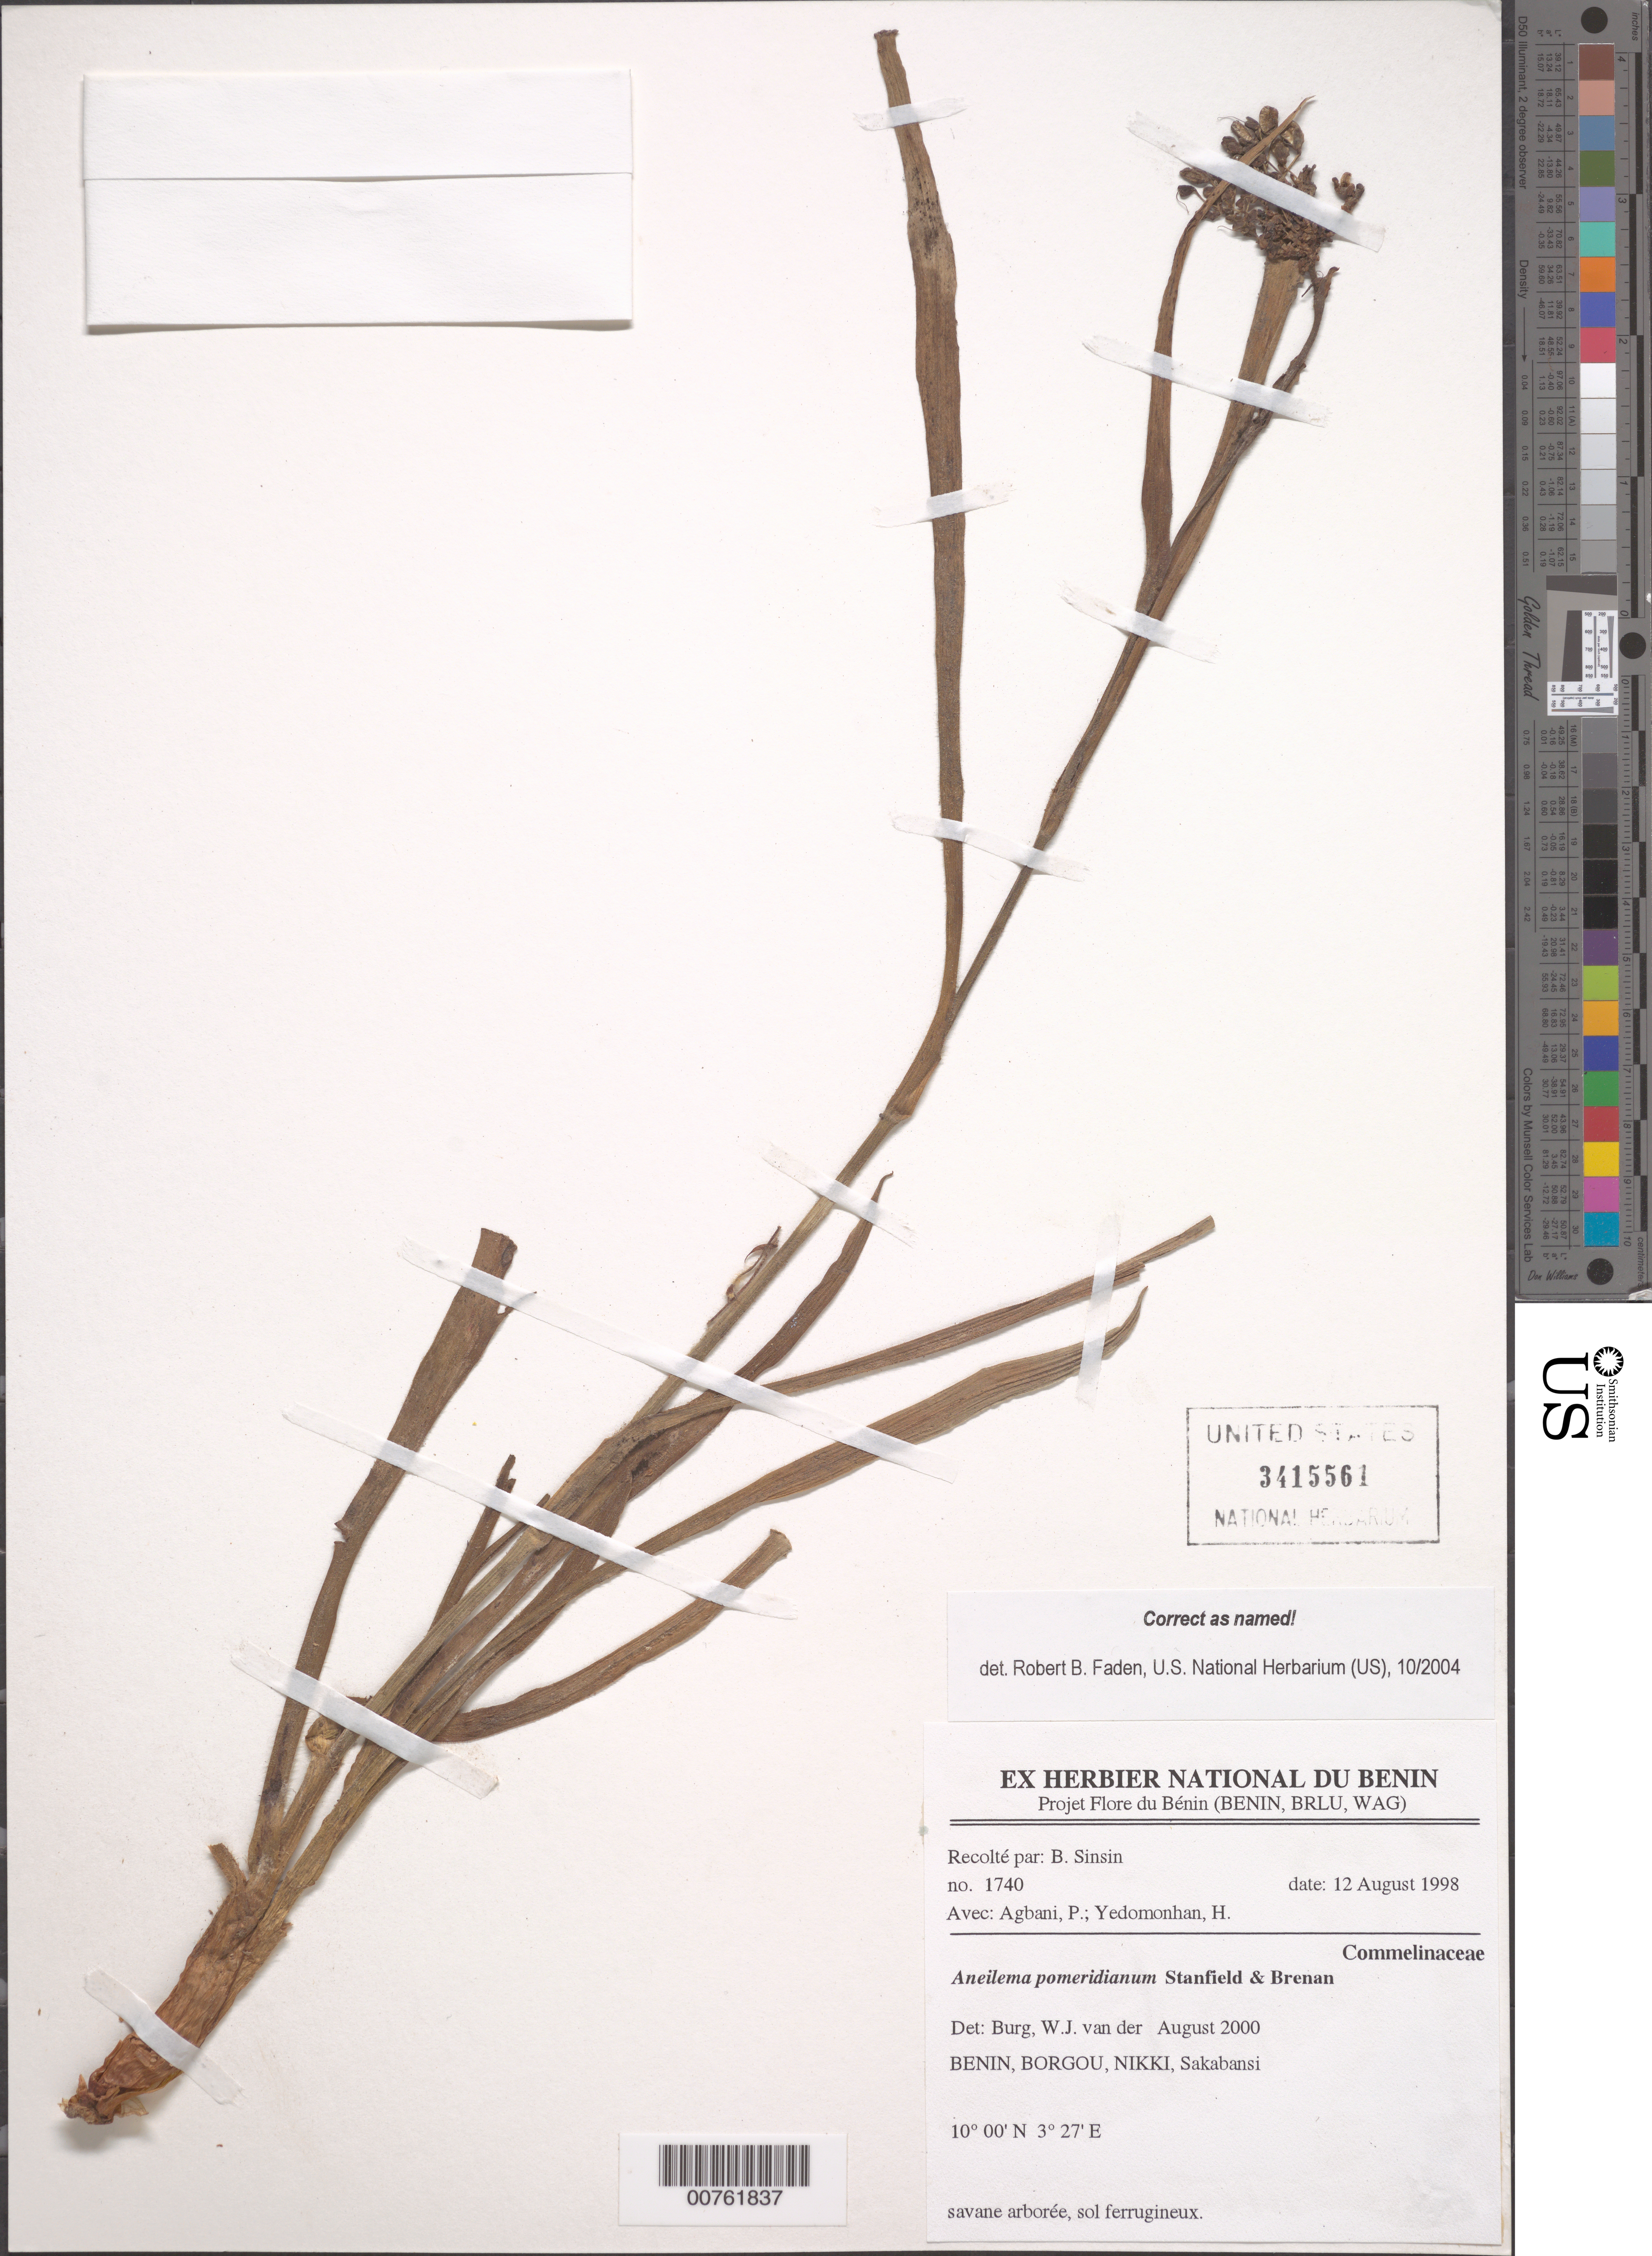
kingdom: Plantae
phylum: Tracheophyta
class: Liliopsida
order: Commelinales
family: Commelinaceae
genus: Aneilema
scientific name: Aneilema pomeridianum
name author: Stanfield & Brenan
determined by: Faden, Robert B., (US), Smithsonian Institution - National Museum of Natural History (UNITED STATES)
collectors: B. Sinsin, P. Agbani & H. Yedomonhan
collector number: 1740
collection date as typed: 12 Aug 1998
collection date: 1998-08-12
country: Benin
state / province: Borgou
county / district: Nikki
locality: Sakabansi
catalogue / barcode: US 3415561